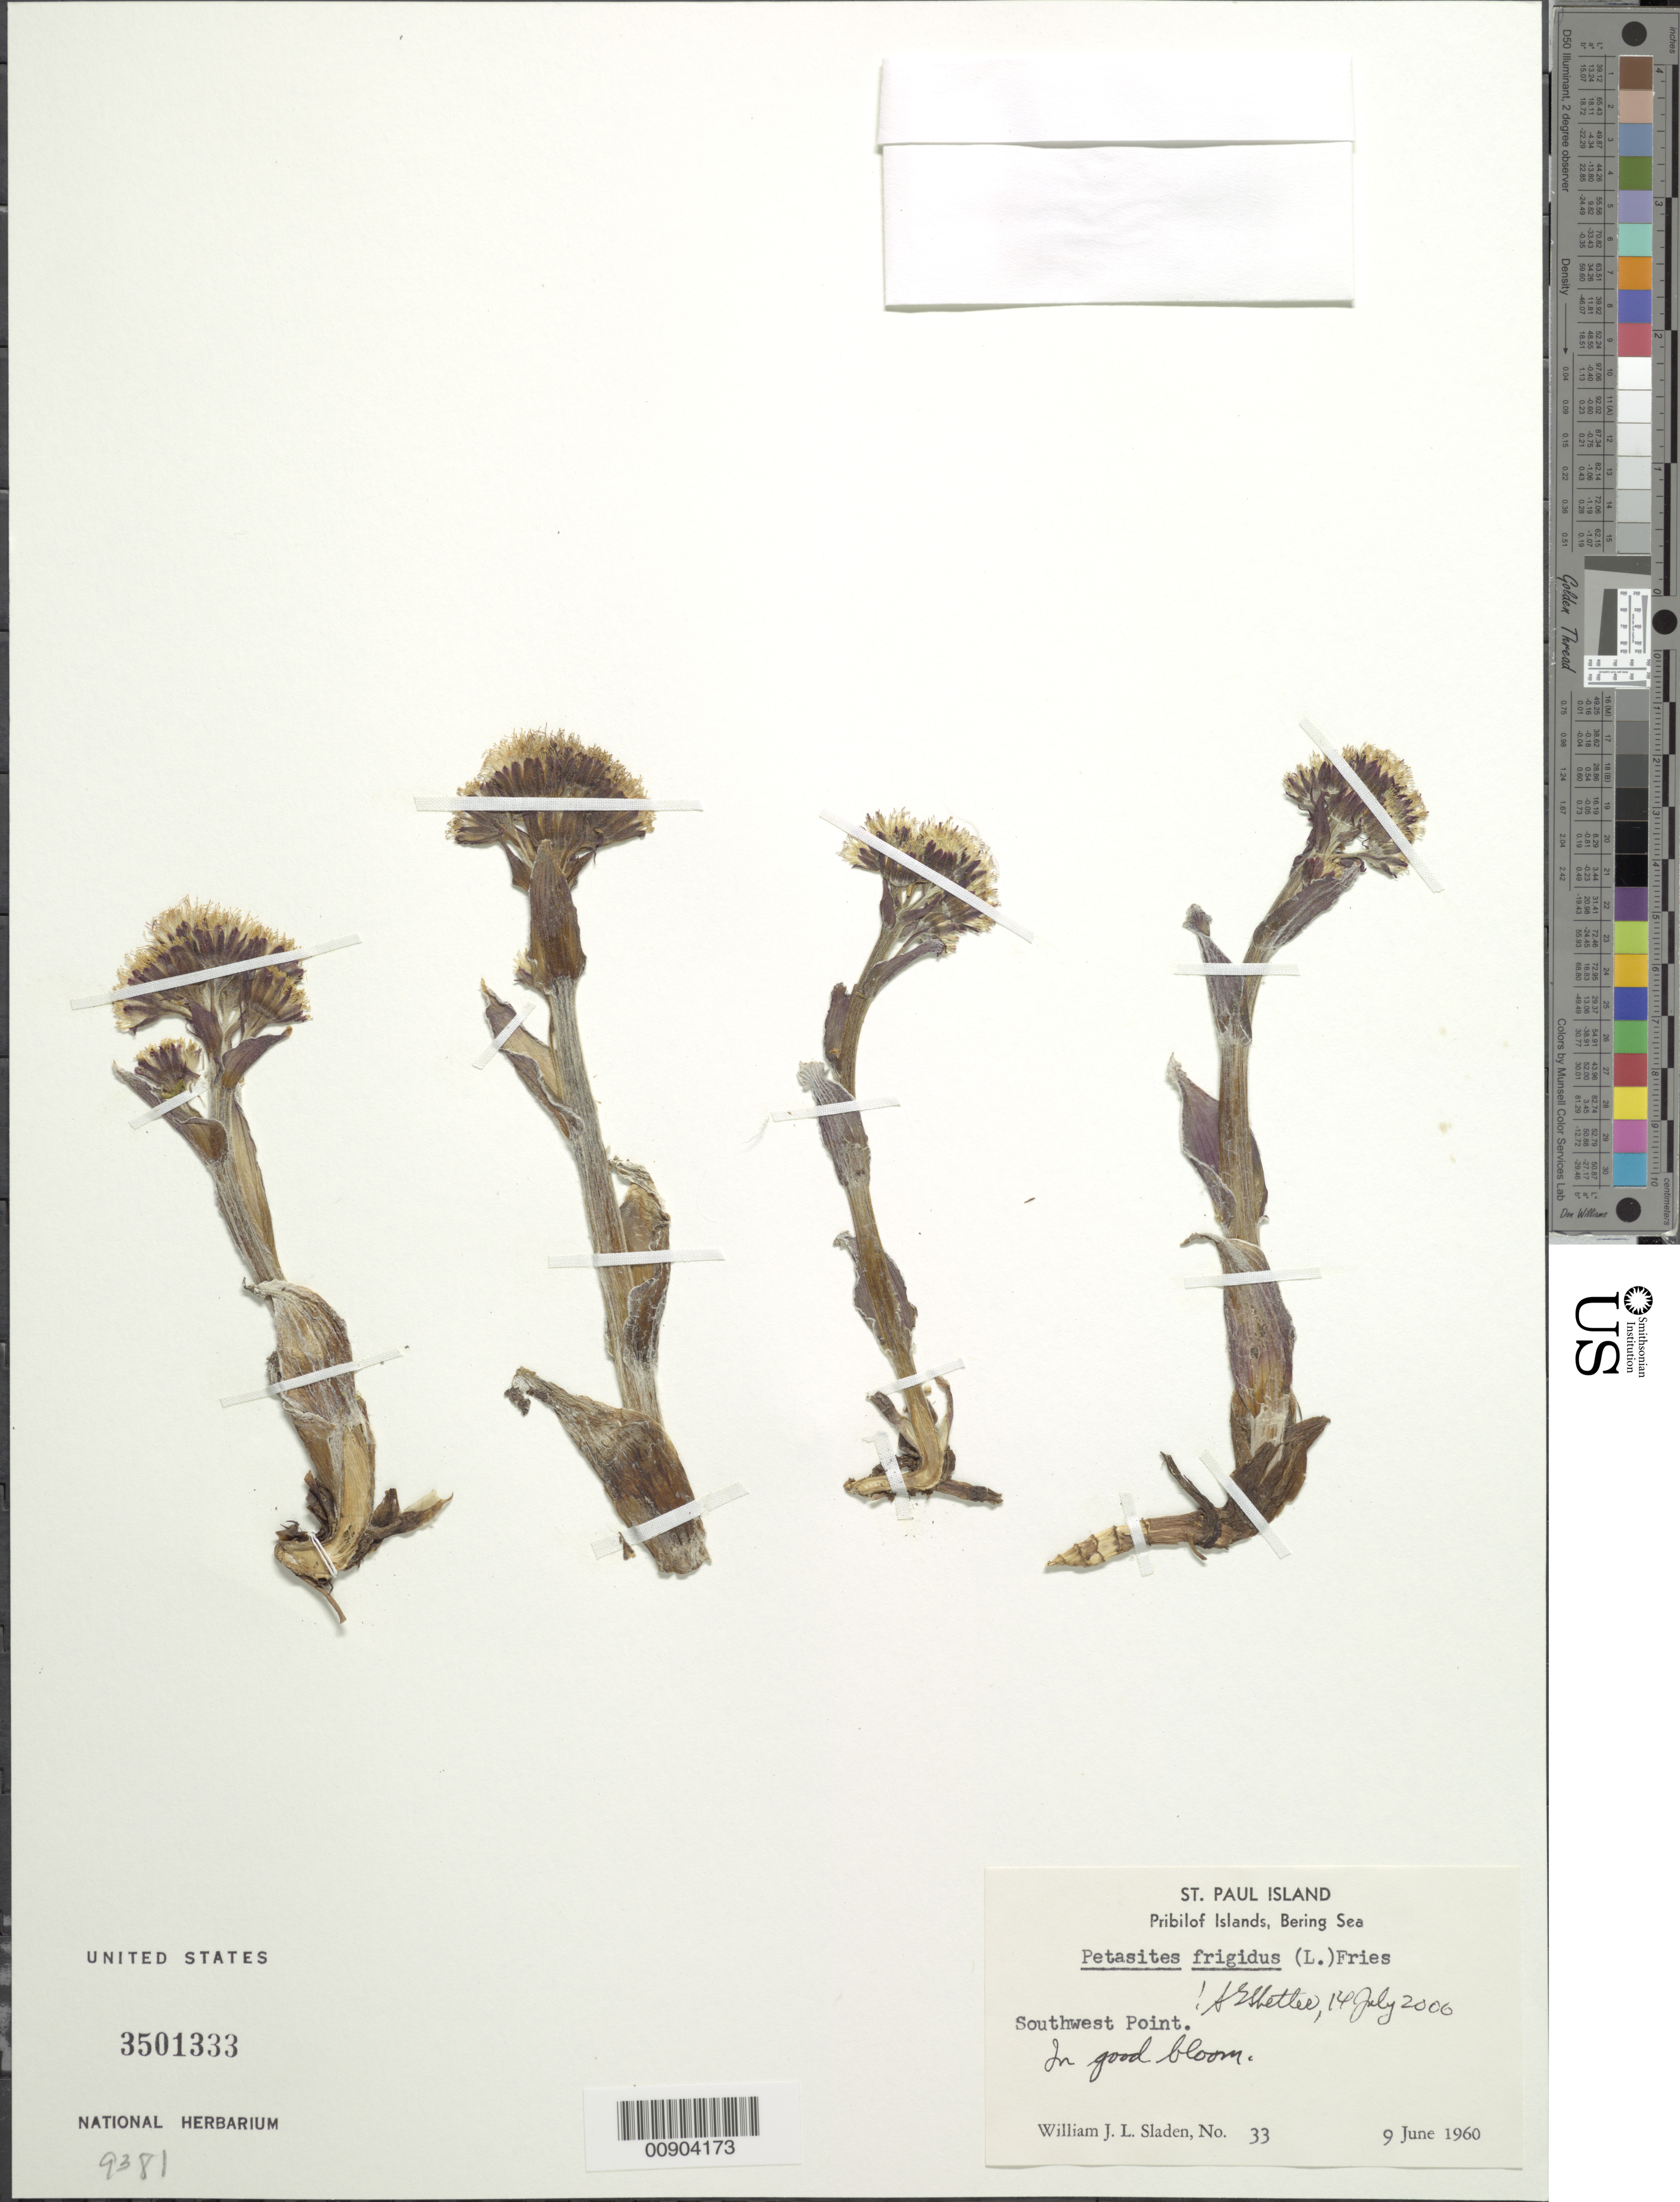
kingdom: Plantae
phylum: Tracheophyta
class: Magnoliopsida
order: Asterales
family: Asteraceae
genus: Petasites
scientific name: Petasites frigidus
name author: (L.) Fr.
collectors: W. Sladen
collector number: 33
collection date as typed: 09 Jun 1960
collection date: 1960-06-09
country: United States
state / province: Alaska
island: St. Paul Island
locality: Southwest Point., Bering Sea, Pribilof Islands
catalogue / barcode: US 3501333